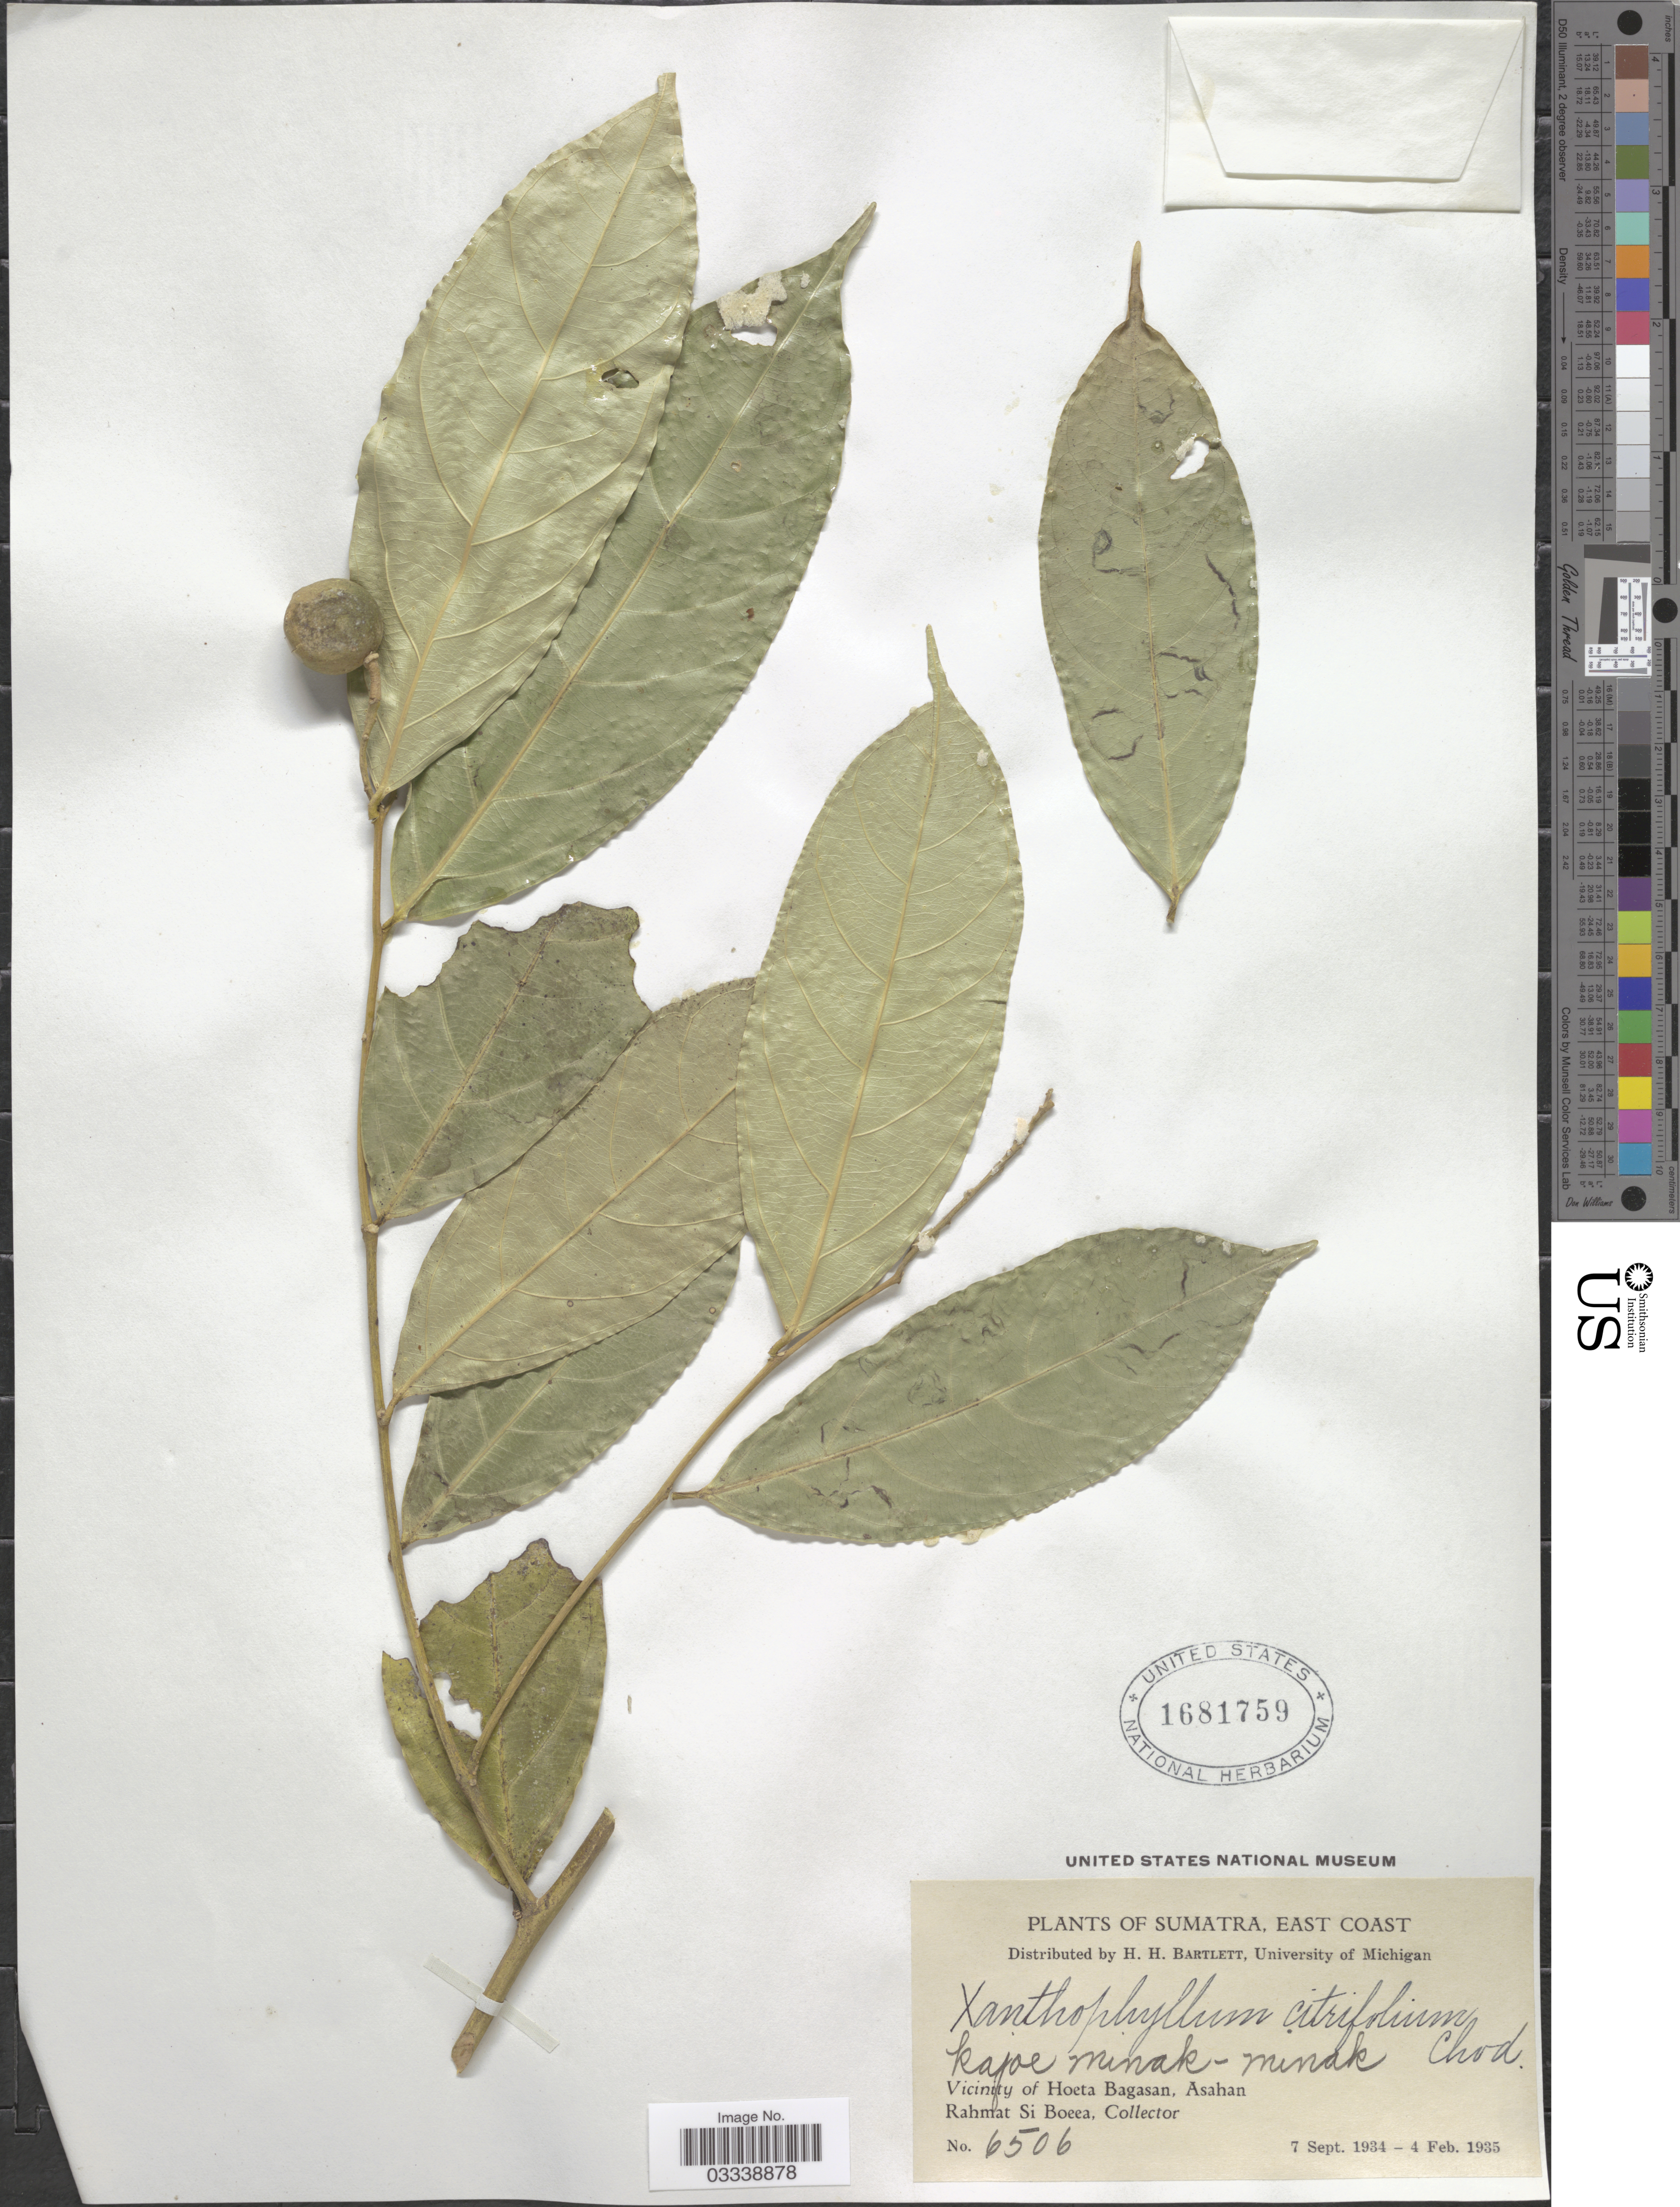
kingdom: Plantae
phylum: Tracheophyta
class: Magnoliopsida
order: Fabales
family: Polygalaceae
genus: Xanthophyllum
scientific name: Xanthophyllum ellipticum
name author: Korth. ex Miq.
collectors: Rahmat Si Boeea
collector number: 6506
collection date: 1934-09-07/1935-02-04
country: Indonesia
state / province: Sumatra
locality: East Coast. Vicinity of Hoeta Bagasan, Asahan.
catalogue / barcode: US 1681759